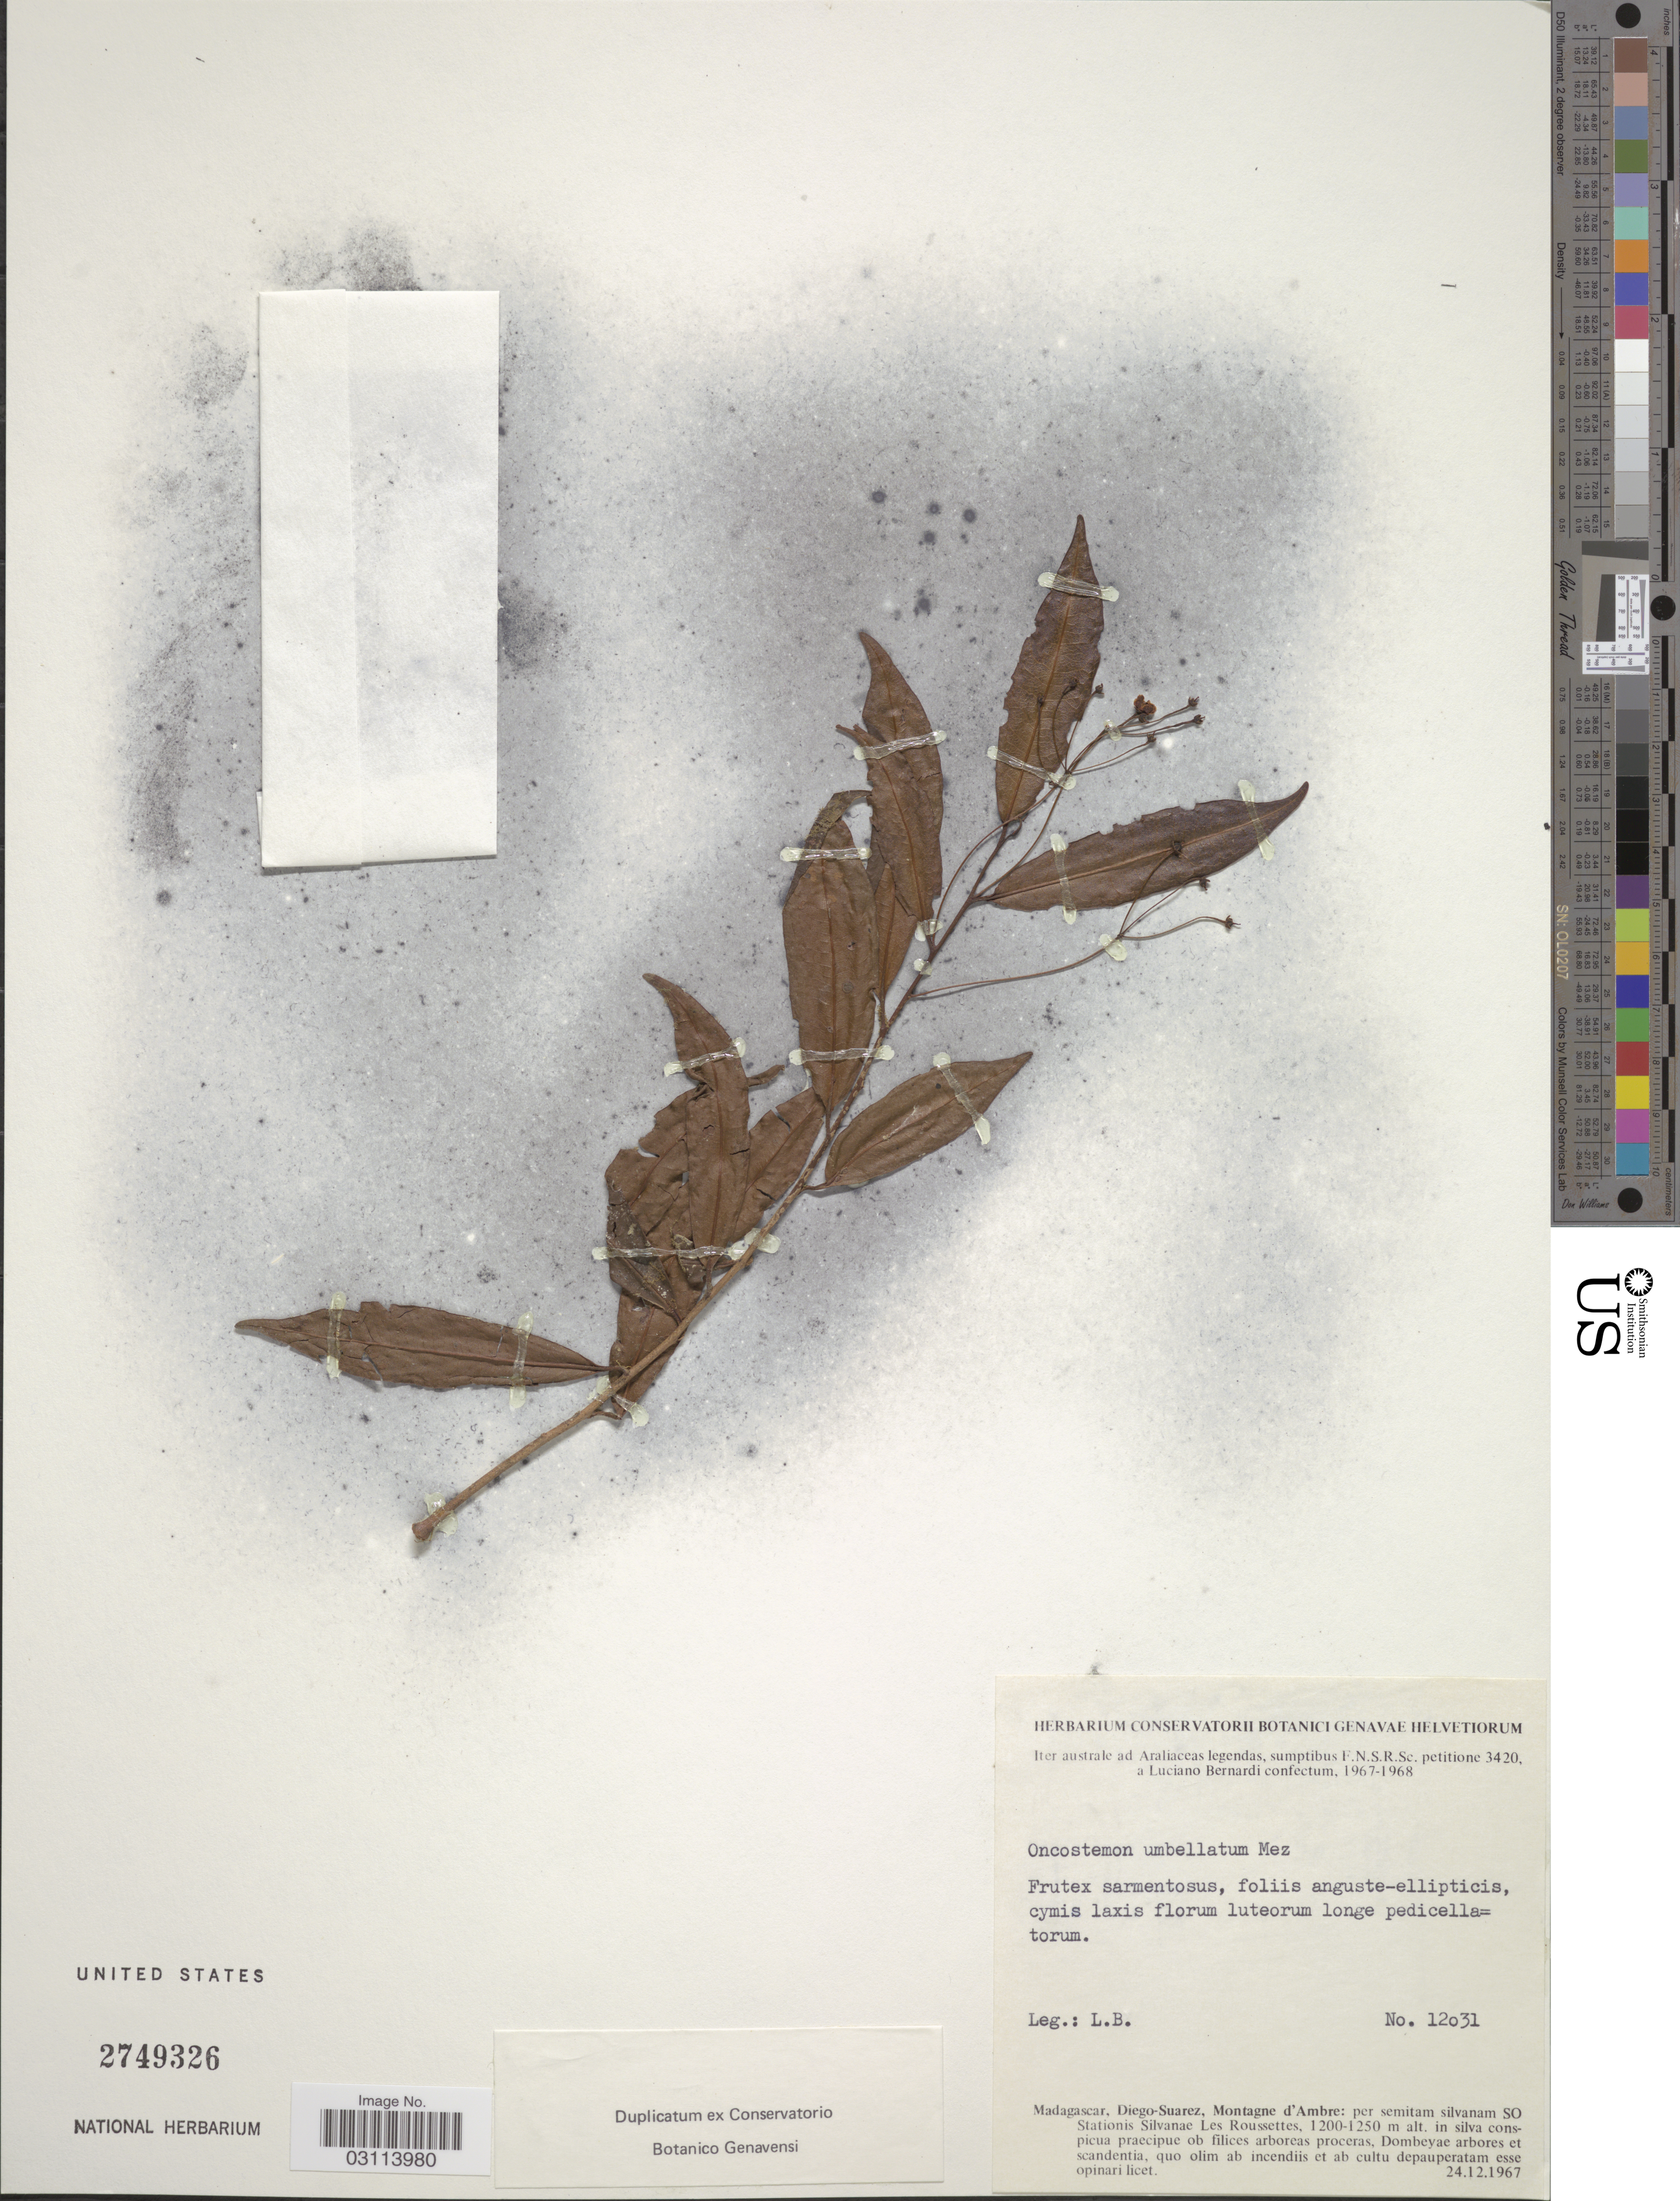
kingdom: Plantae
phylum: Tracheophyta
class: Magnoliopsida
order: Ericales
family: Primulaceae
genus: Oncostemum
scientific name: Oncostemum umbellatum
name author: (Baker) Mez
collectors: L. Bernardi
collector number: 12031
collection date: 1967-12-24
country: Madagascar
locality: Diego-Suarez, Montagne d'Ambre: per semitam silvanam SO Stationis Silvanae Les Roussettes.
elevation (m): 1200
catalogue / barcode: US 2749326